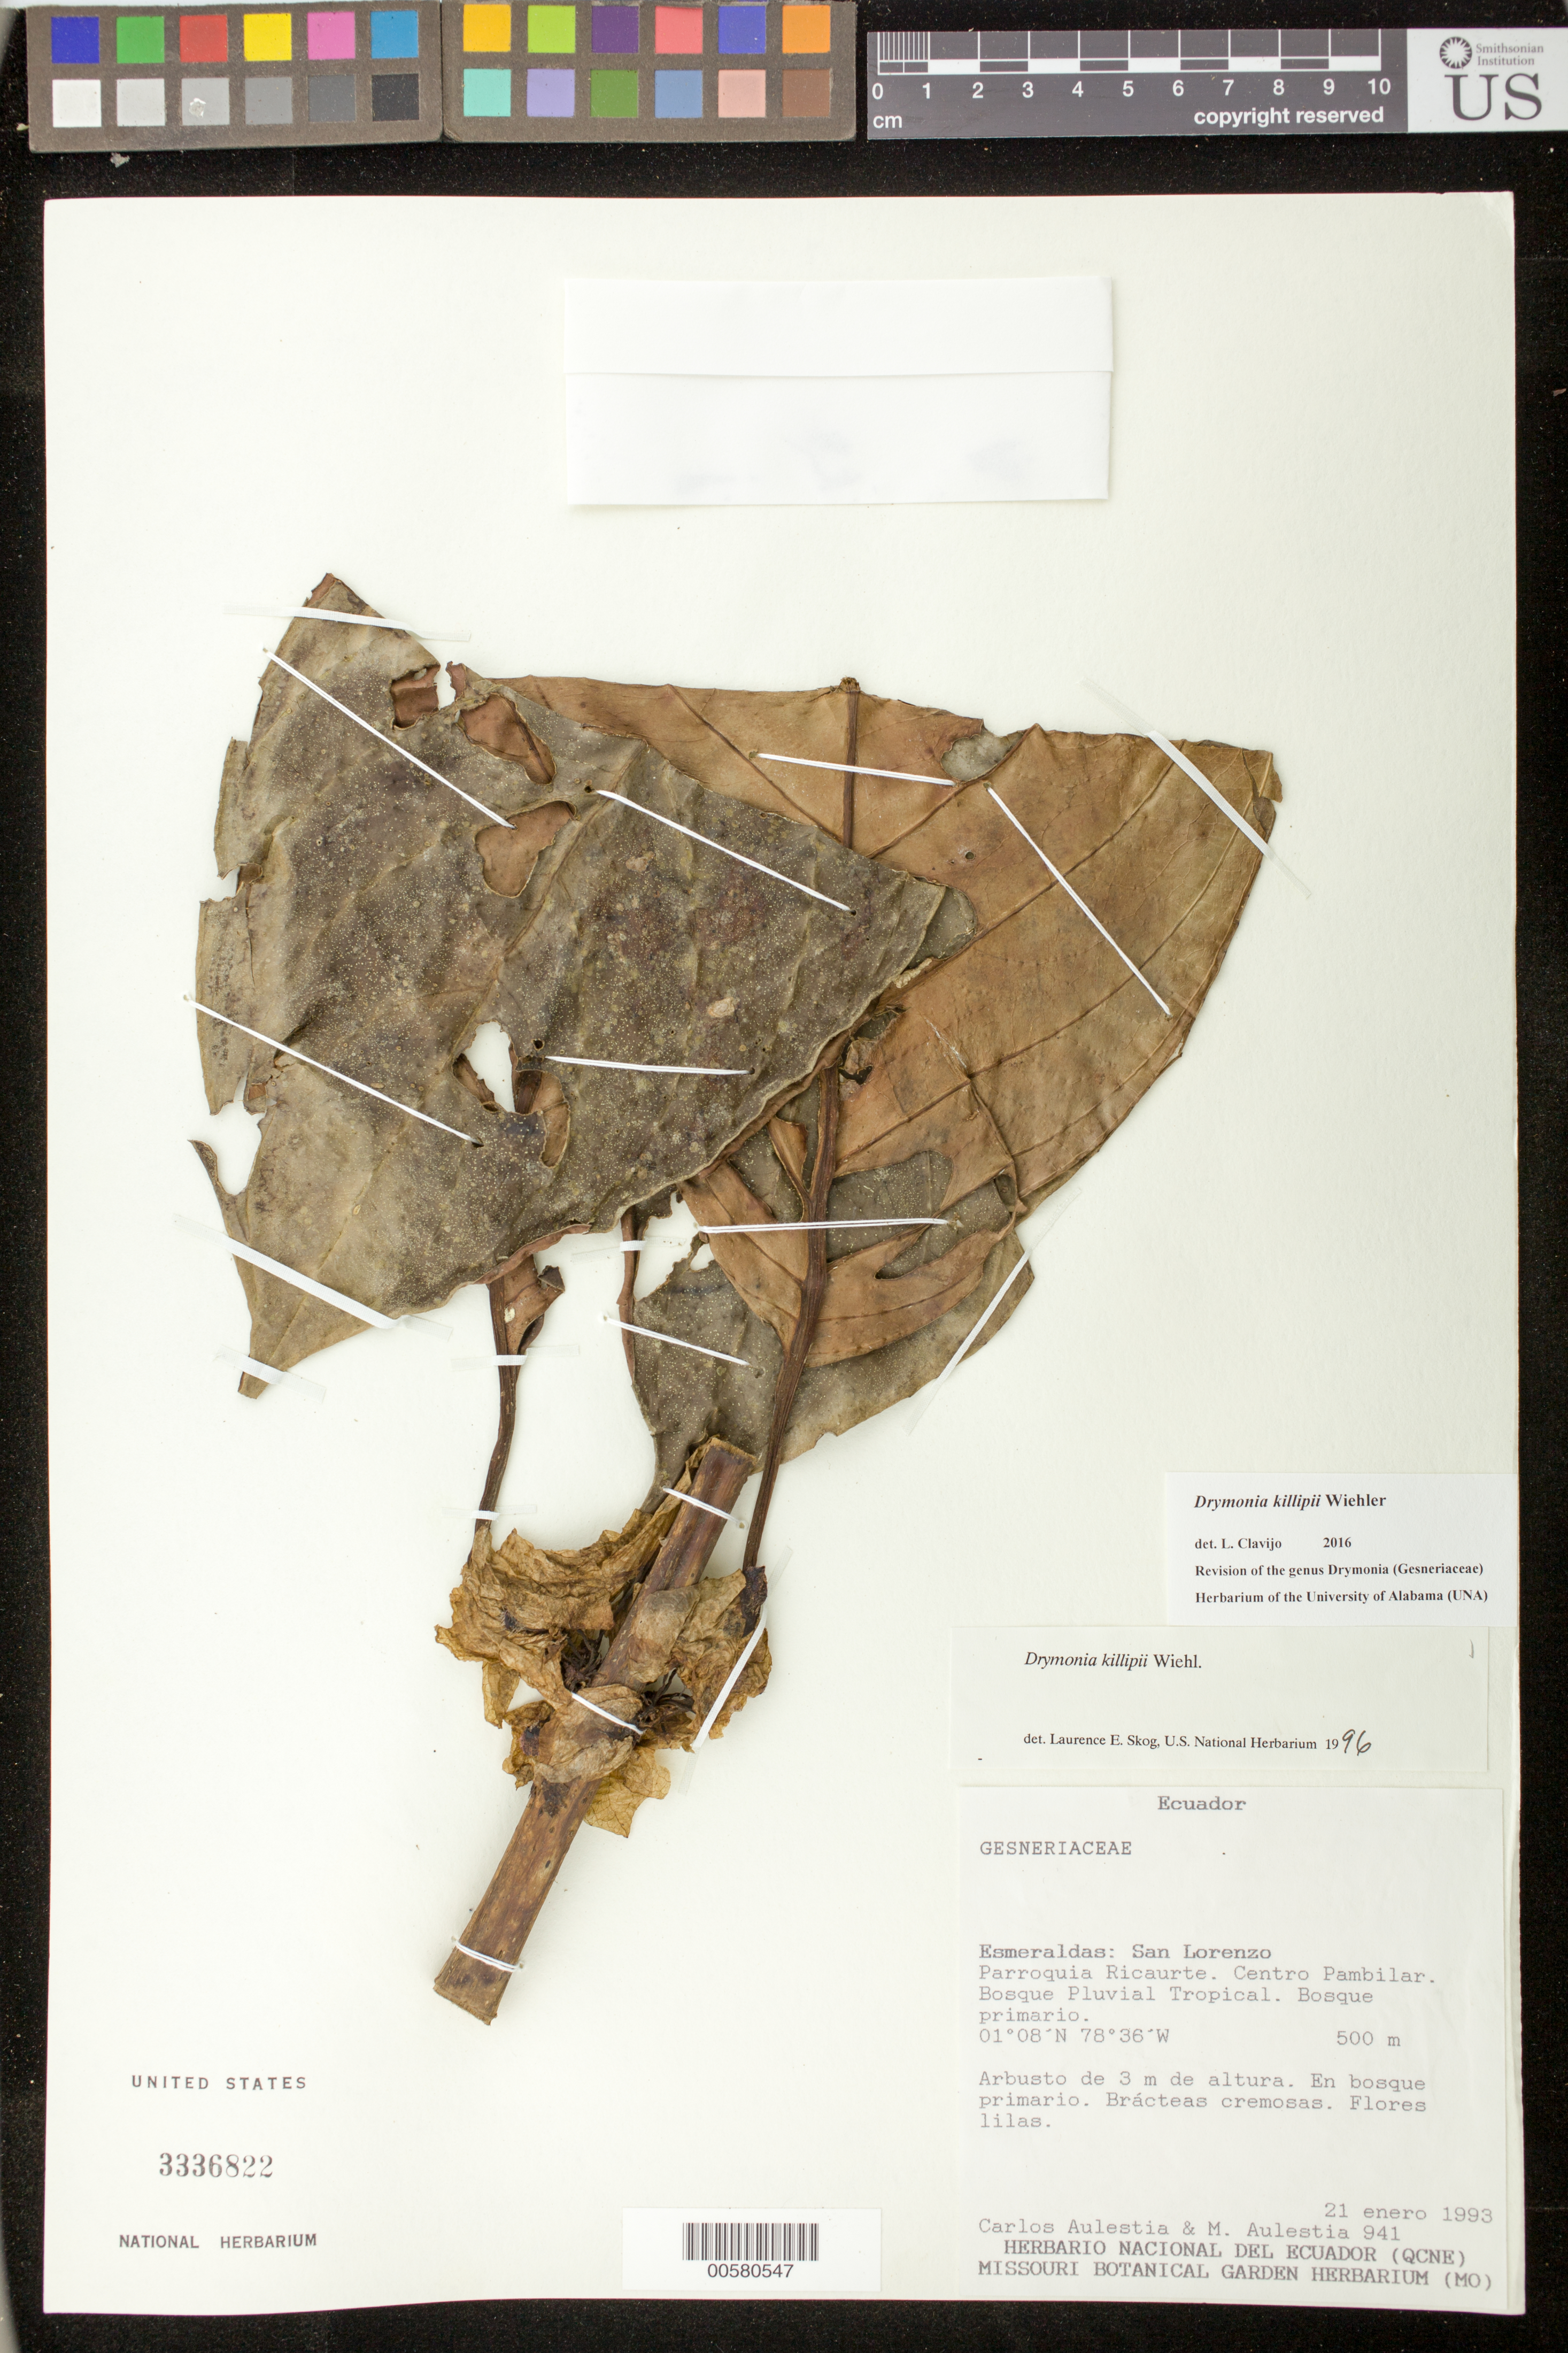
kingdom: Plantae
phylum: Tracheophyta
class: Magnoliopsida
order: Lamiales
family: Gesneriaceae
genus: Drymonia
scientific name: Drymonia killipii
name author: Wiehler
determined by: Skog, Laurence E.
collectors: C. Aulestia & M. Aulestia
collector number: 941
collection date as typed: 21 Jan 1993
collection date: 1993-01-21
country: Ecuador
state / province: Esmeraldas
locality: San Lorenzo, Parroquia Ricaurte; Centro Pambilar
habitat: Bosque pluvial tropical; en bosque primario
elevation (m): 500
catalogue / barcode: US 3336822